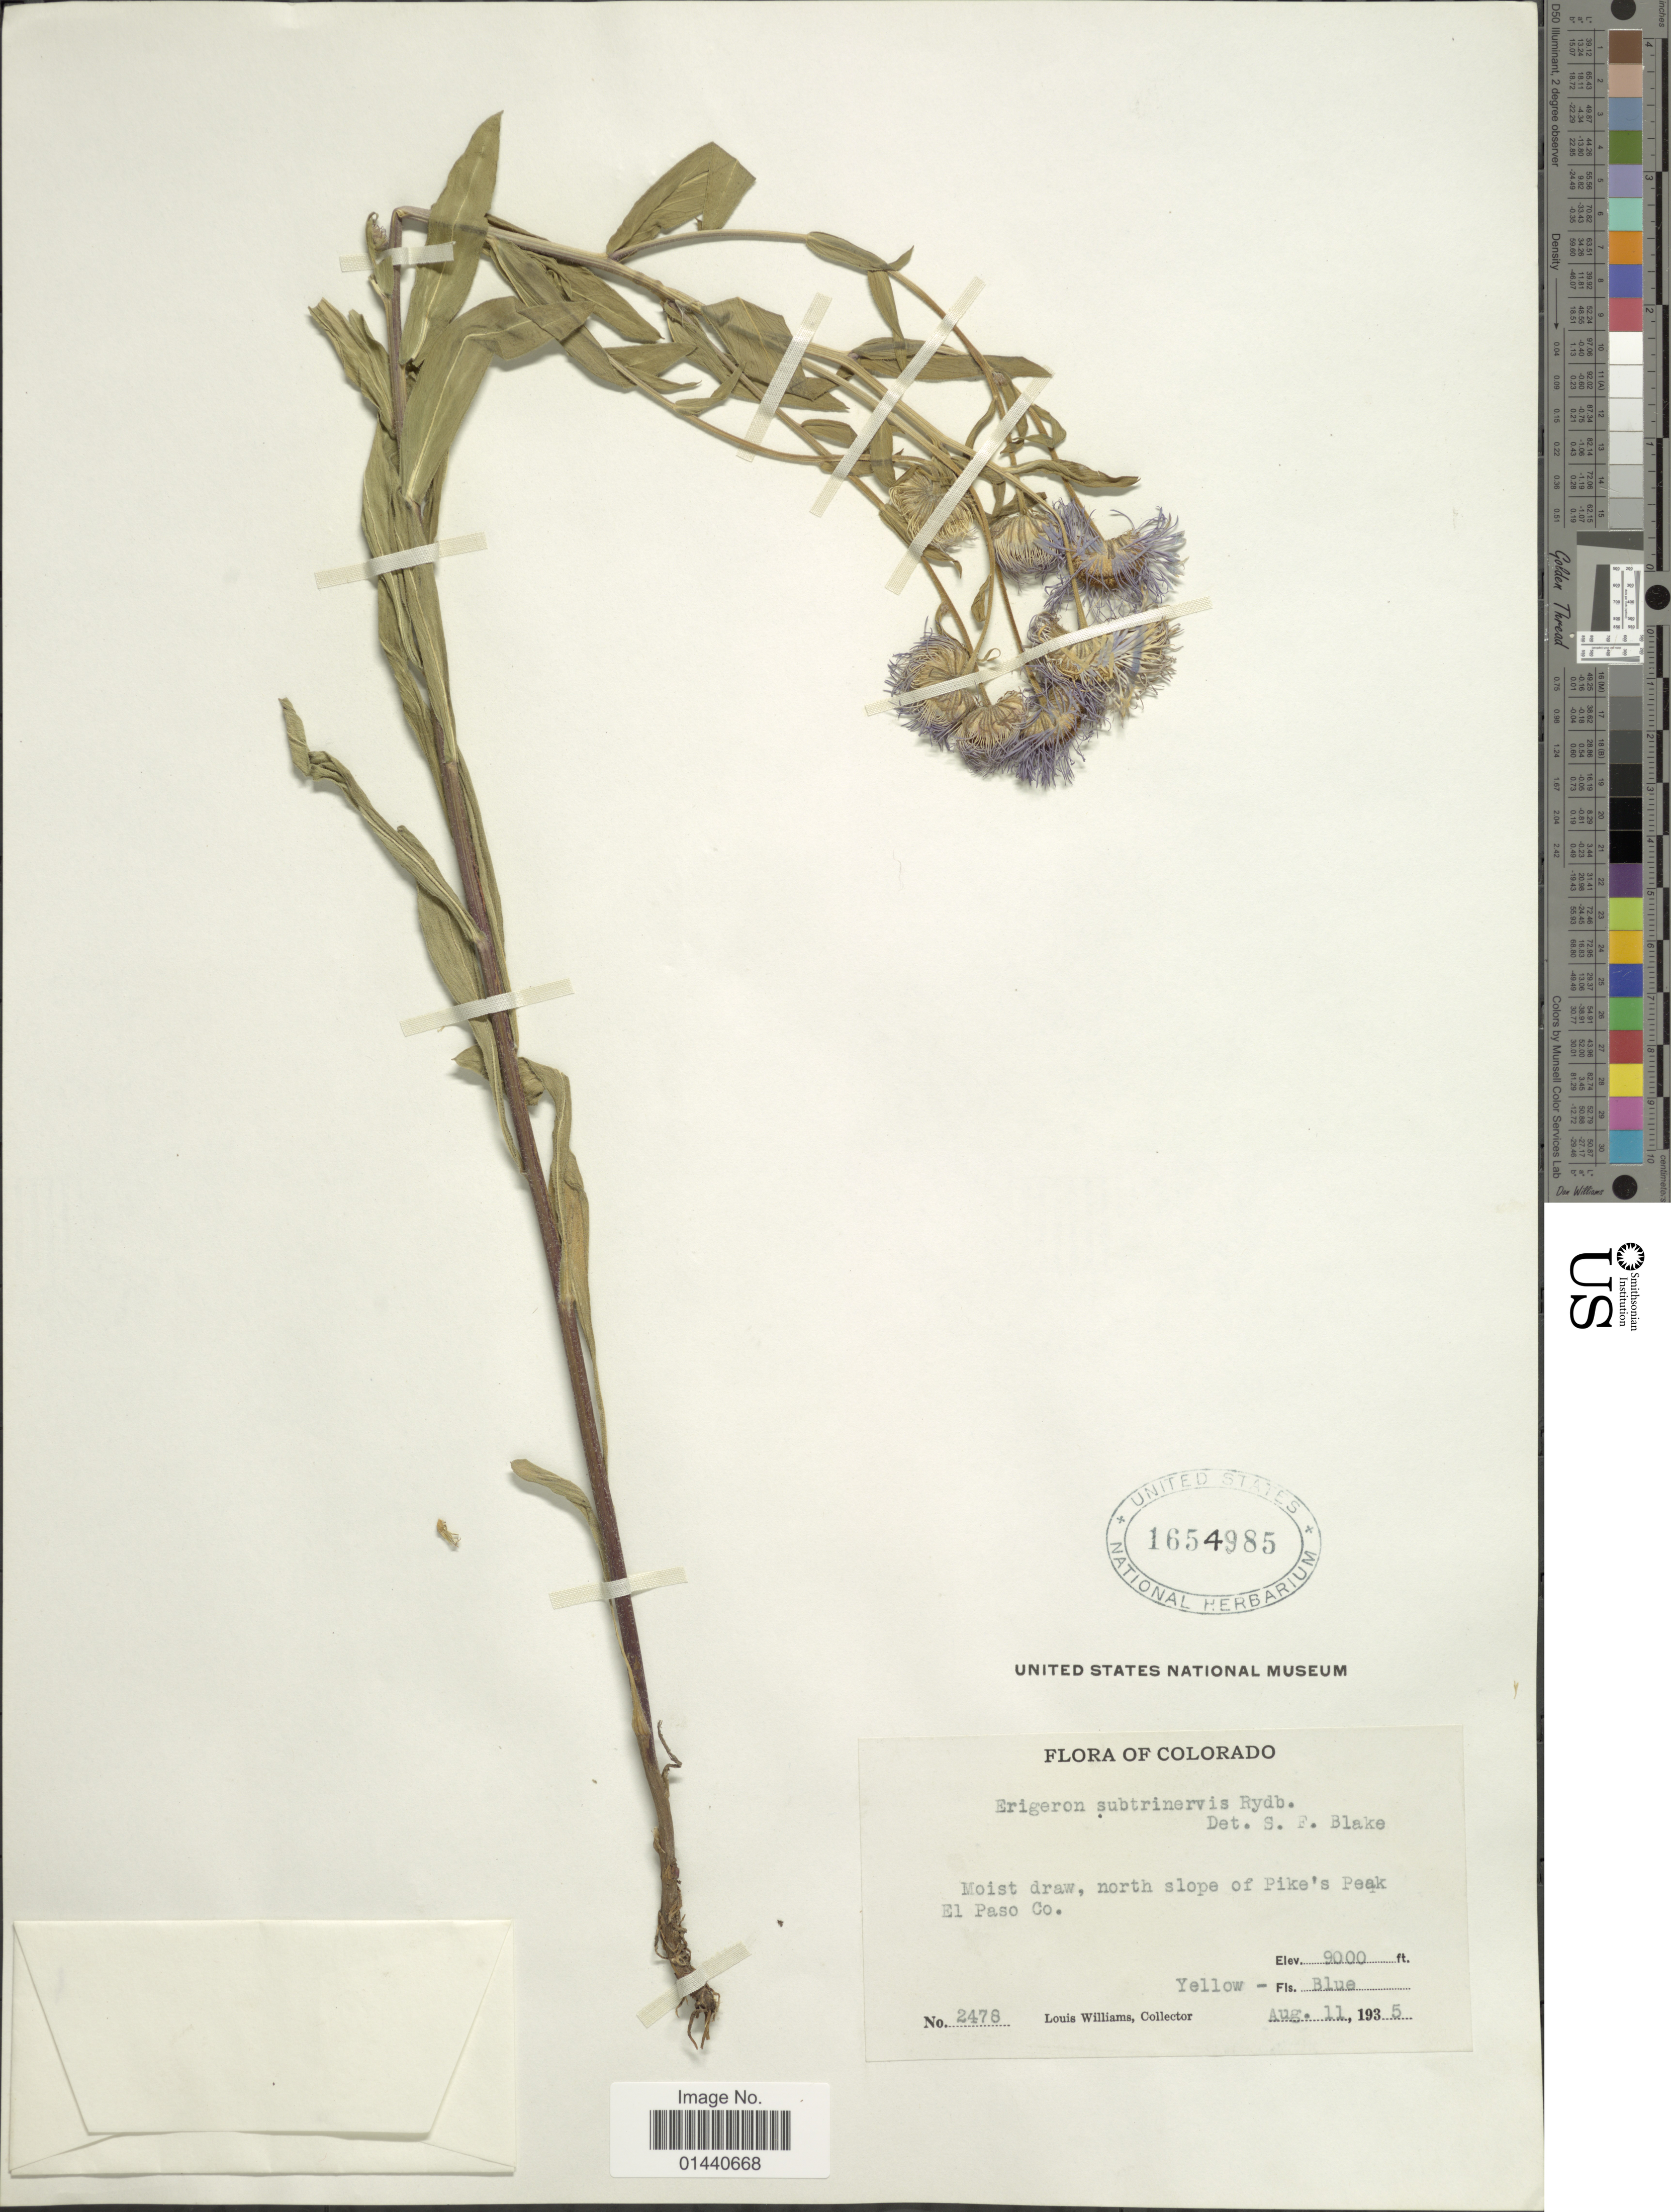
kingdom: Plantae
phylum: Tracheophyta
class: Magnoliopsida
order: Asterales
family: Asteraceae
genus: Erigeron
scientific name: Erigeron subtrinervis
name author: Rydb. ex Porter & Britton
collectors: L. Williams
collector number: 2478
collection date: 1935-08-11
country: United States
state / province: Colorado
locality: Moist draw, north slope of Pike's Peak El Paso Co.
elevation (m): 2743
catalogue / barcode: US 1654985